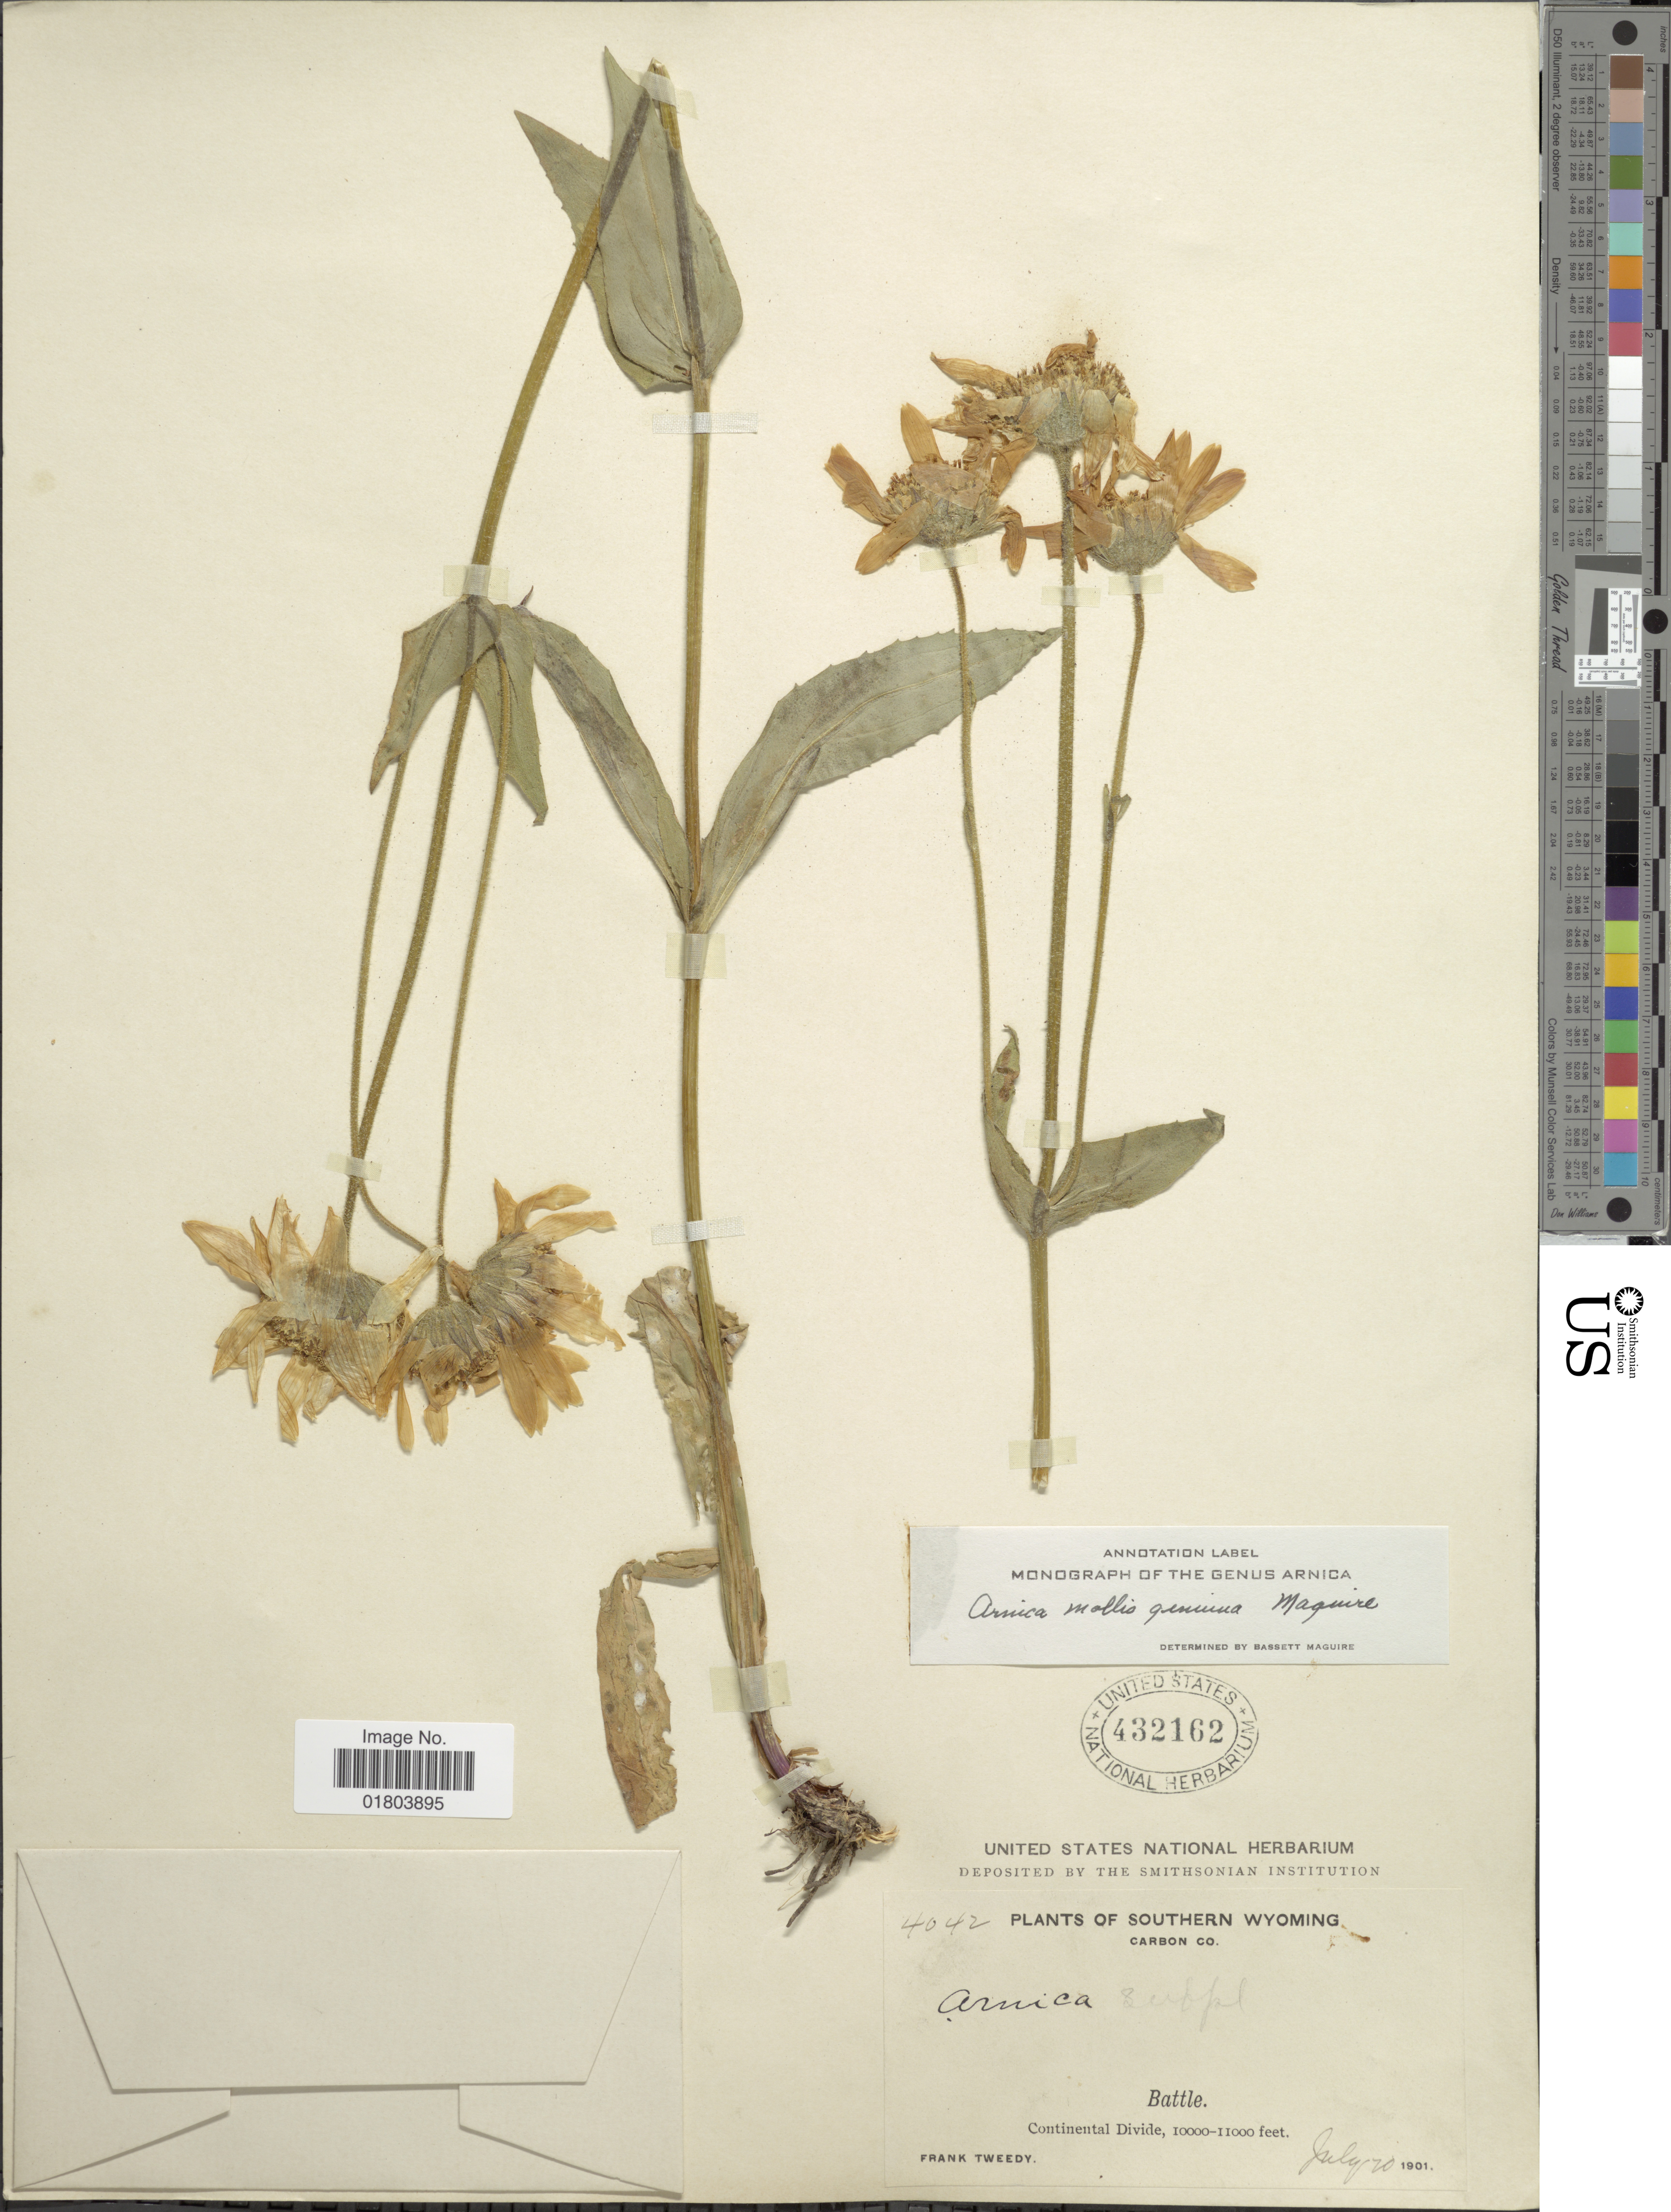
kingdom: Plantae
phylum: Tracheophyta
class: Magnoliopsida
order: Asterales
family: Asteraceae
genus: Arnica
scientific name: Arnica mollis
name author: Hook.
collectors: F. Tweedy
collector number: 4042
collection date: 1901-07-20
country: United States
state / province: Wyoming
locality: Southern Wyoming, carbon Co, Battle, Continental Divide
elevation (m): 3048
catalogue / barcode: US 432162